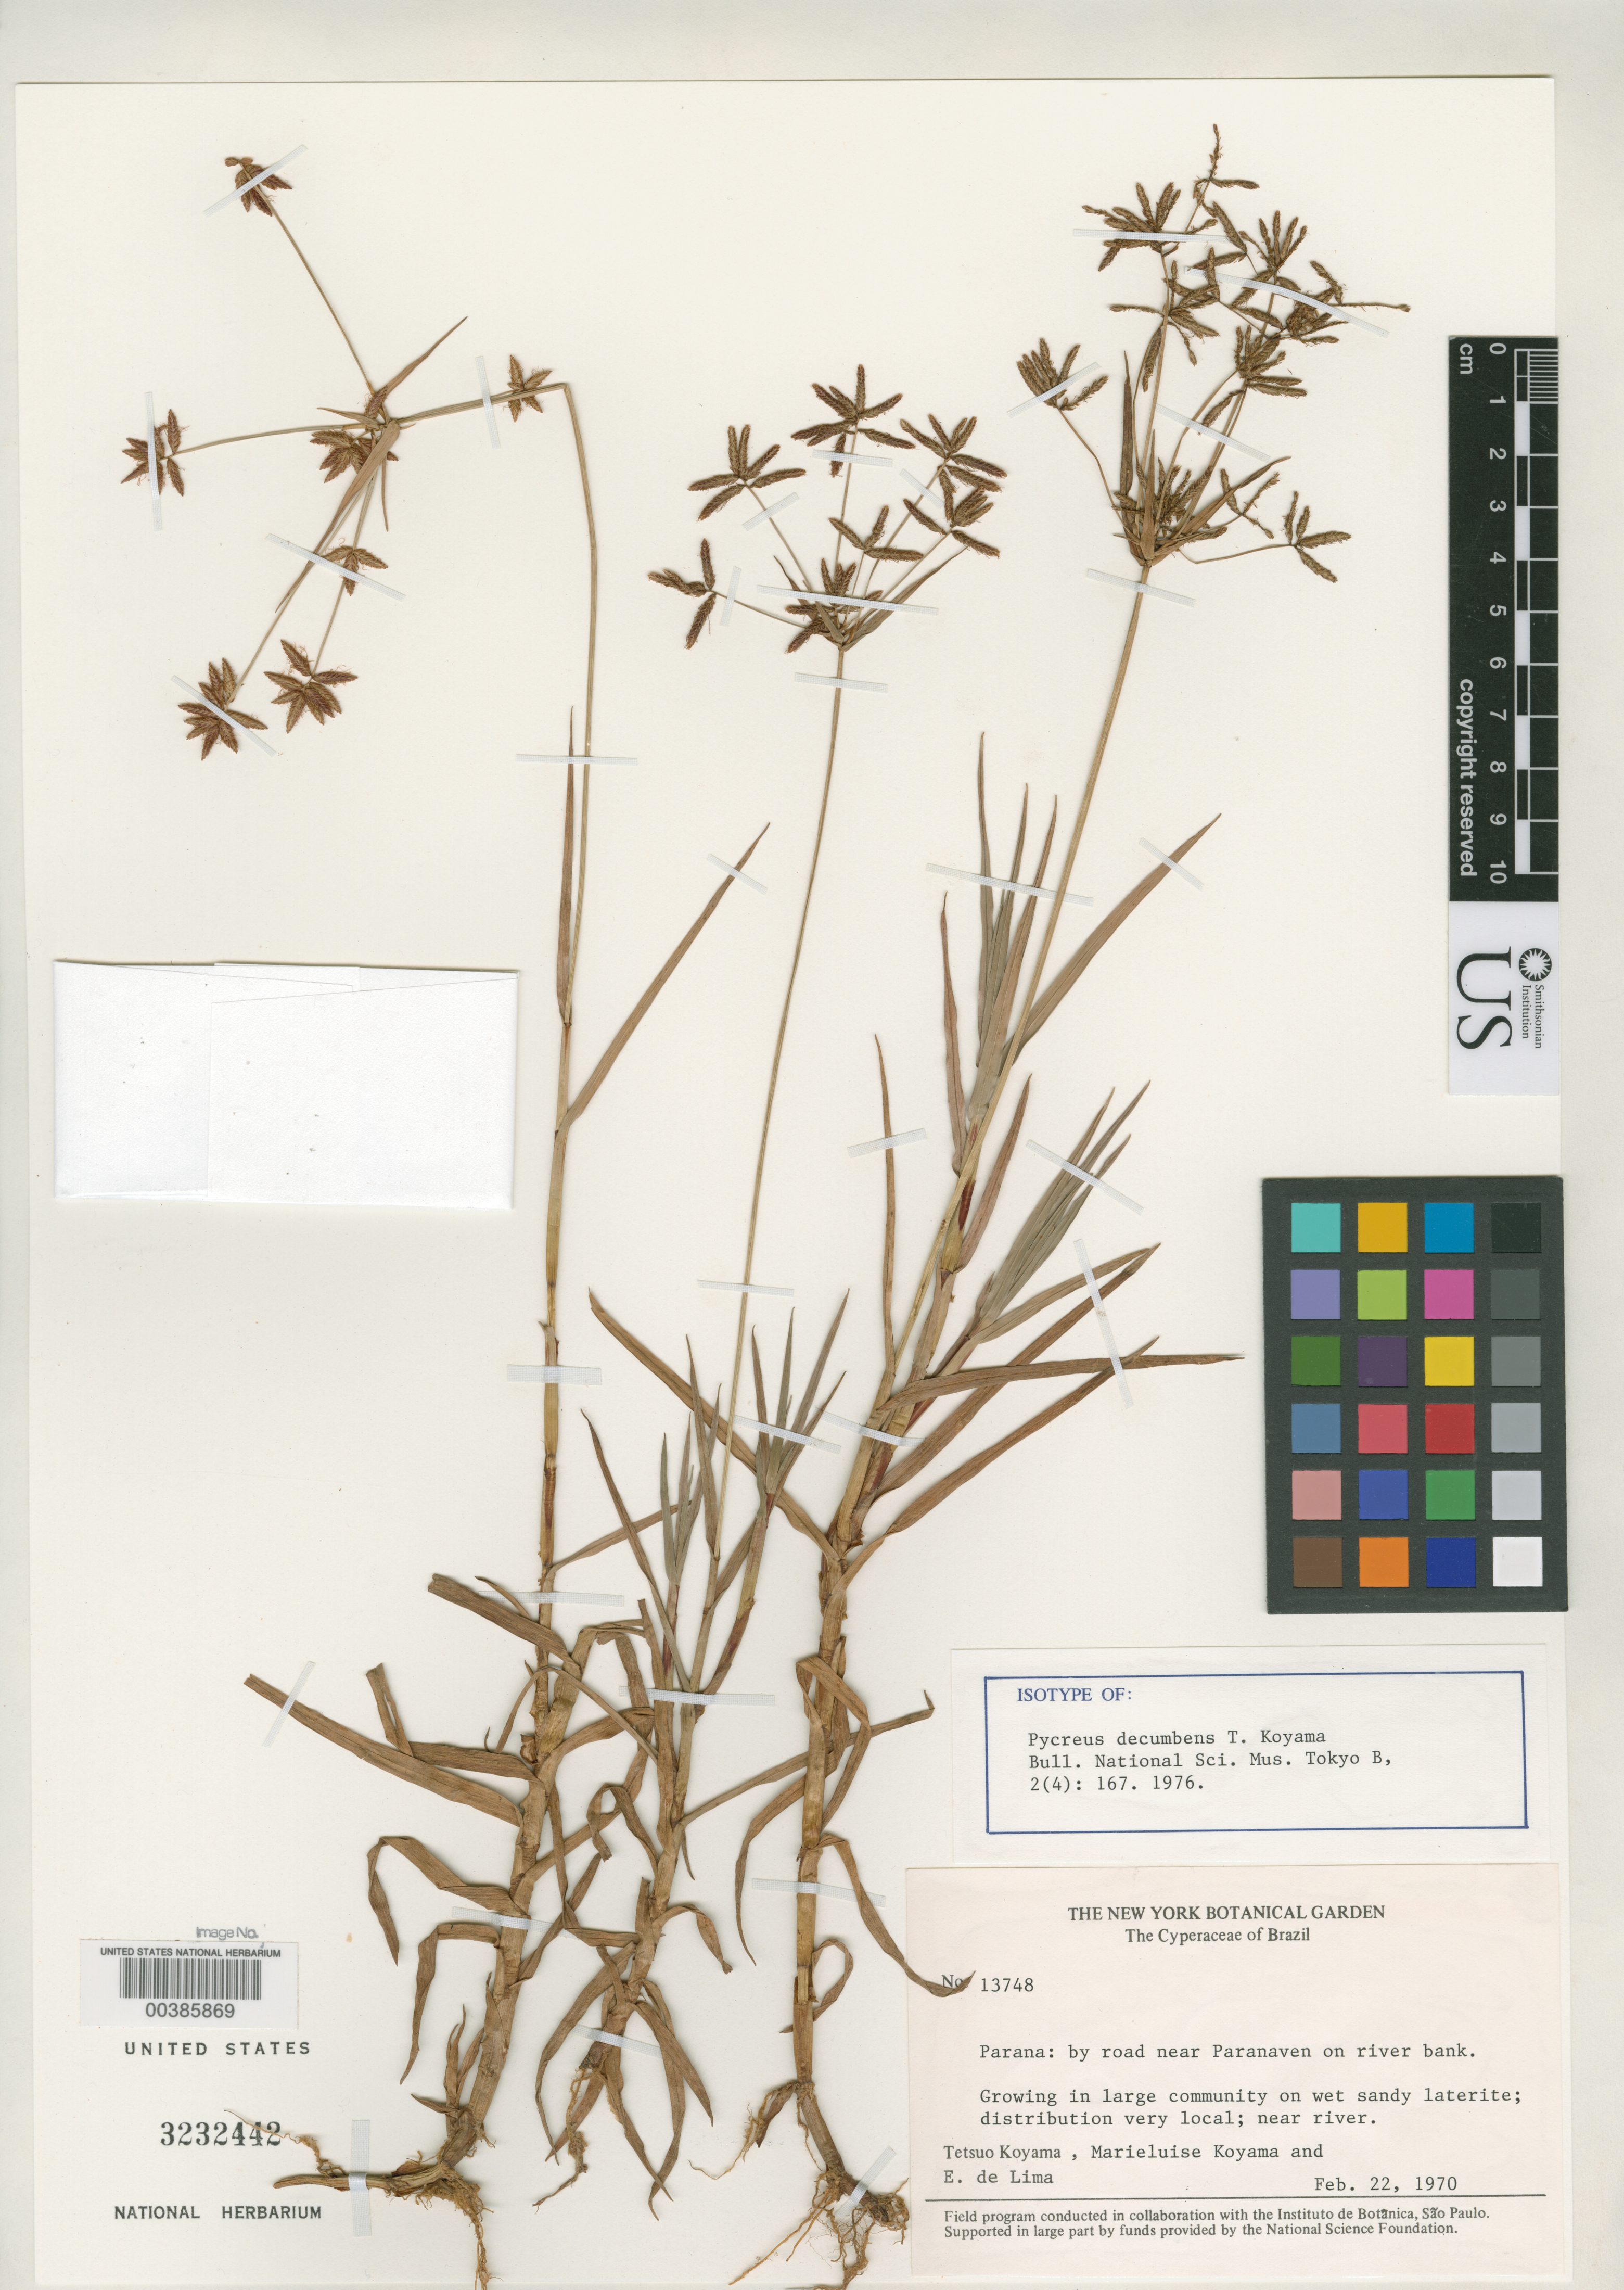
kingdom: Plantae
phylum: Tracheophyta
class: Liliopsida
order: Poales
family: Cyperaceae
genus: Pycreus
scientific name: Pycreus decumbens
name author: T. Koyama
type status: Isotype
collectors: T. Koyama, M. Koyama & E. de Lima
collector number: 13748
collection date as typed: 22 Feb 1970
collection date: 1970-02-22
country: Brazil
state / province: Paraná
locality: Road near Paranaven on river Bank.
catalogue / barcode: US 3232442